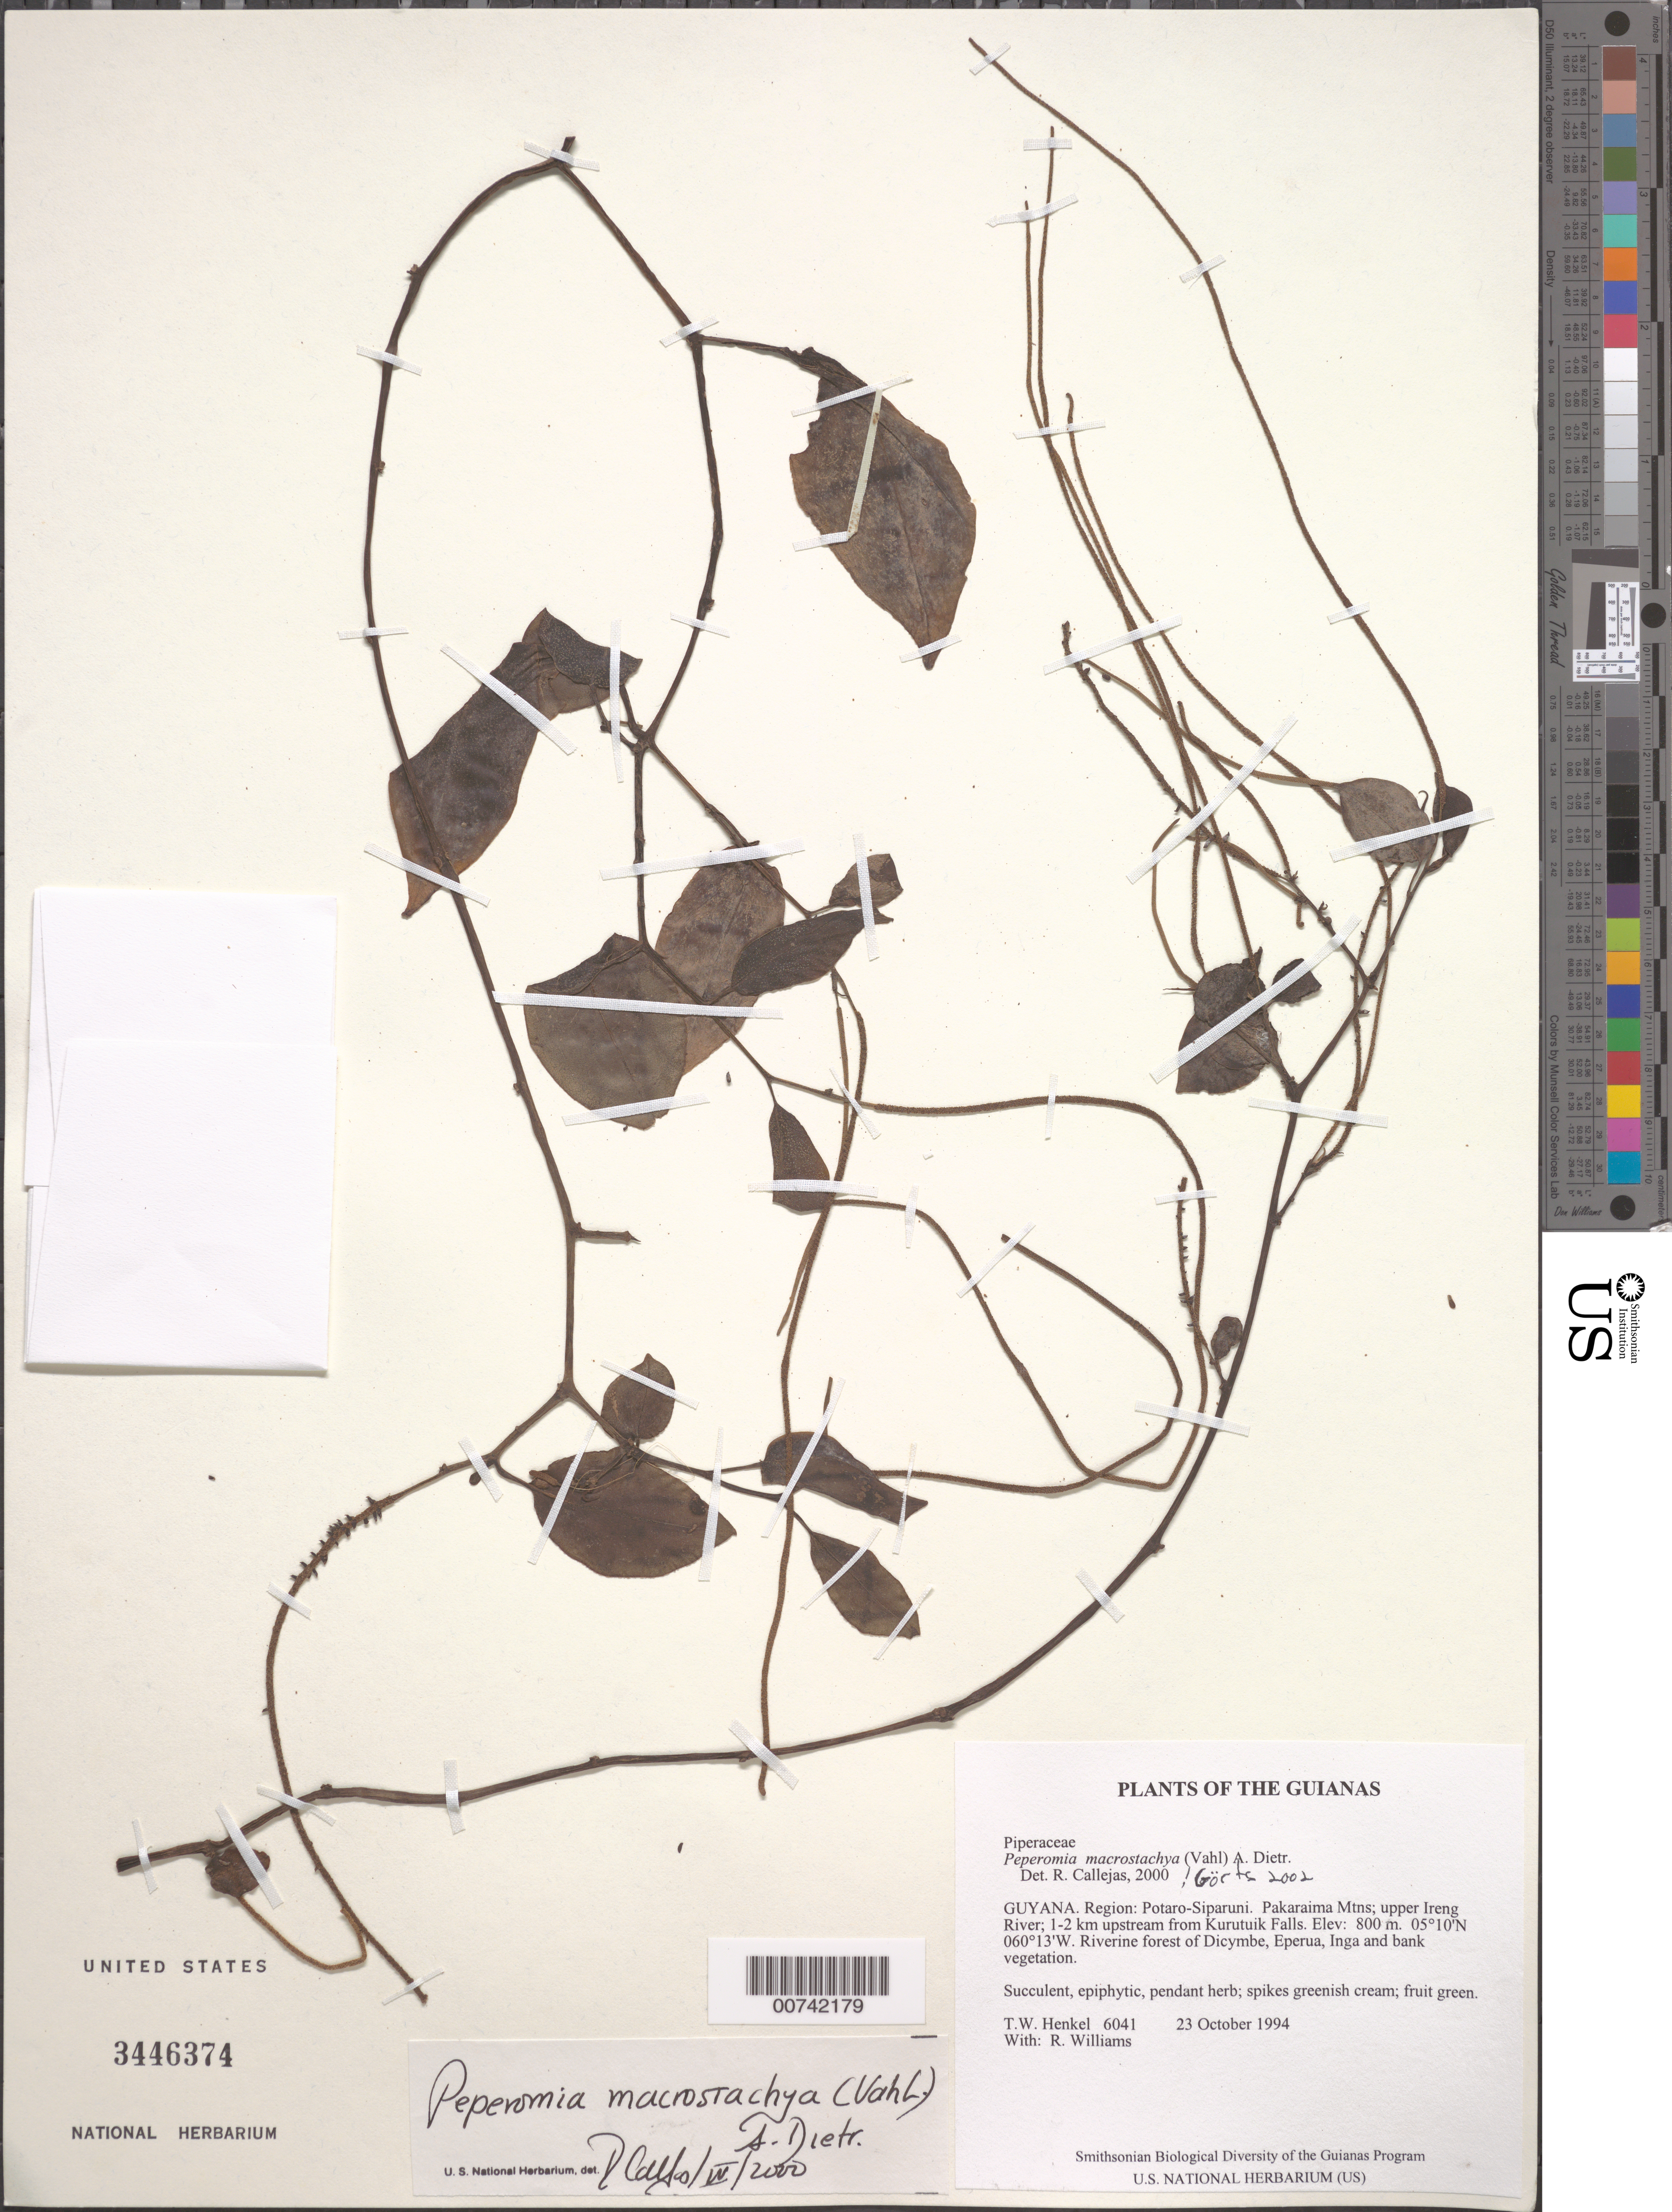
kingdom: Plantae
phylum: Tracheophyta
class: Magnoliopsida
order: Piperales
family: Piperaceae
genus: Peperomia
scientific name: Peperomia macrostachya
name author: (Vahl) A. Dietr.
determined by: Görts-van Rijn, A. R. A.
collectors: T. Henkel & R. Williams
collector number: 6041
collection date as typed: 23 October 1994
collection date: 1994-10-23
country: Guyana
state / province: Potaro-Siparuni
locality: Pakaraima Mtns; upper Ireng River; 1-2 km upstream from Kurutuik Falls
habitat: Riverine forest of Dicymbe, Eperua, Inga and bank vegetation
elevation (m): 800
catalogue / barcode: US 3446374